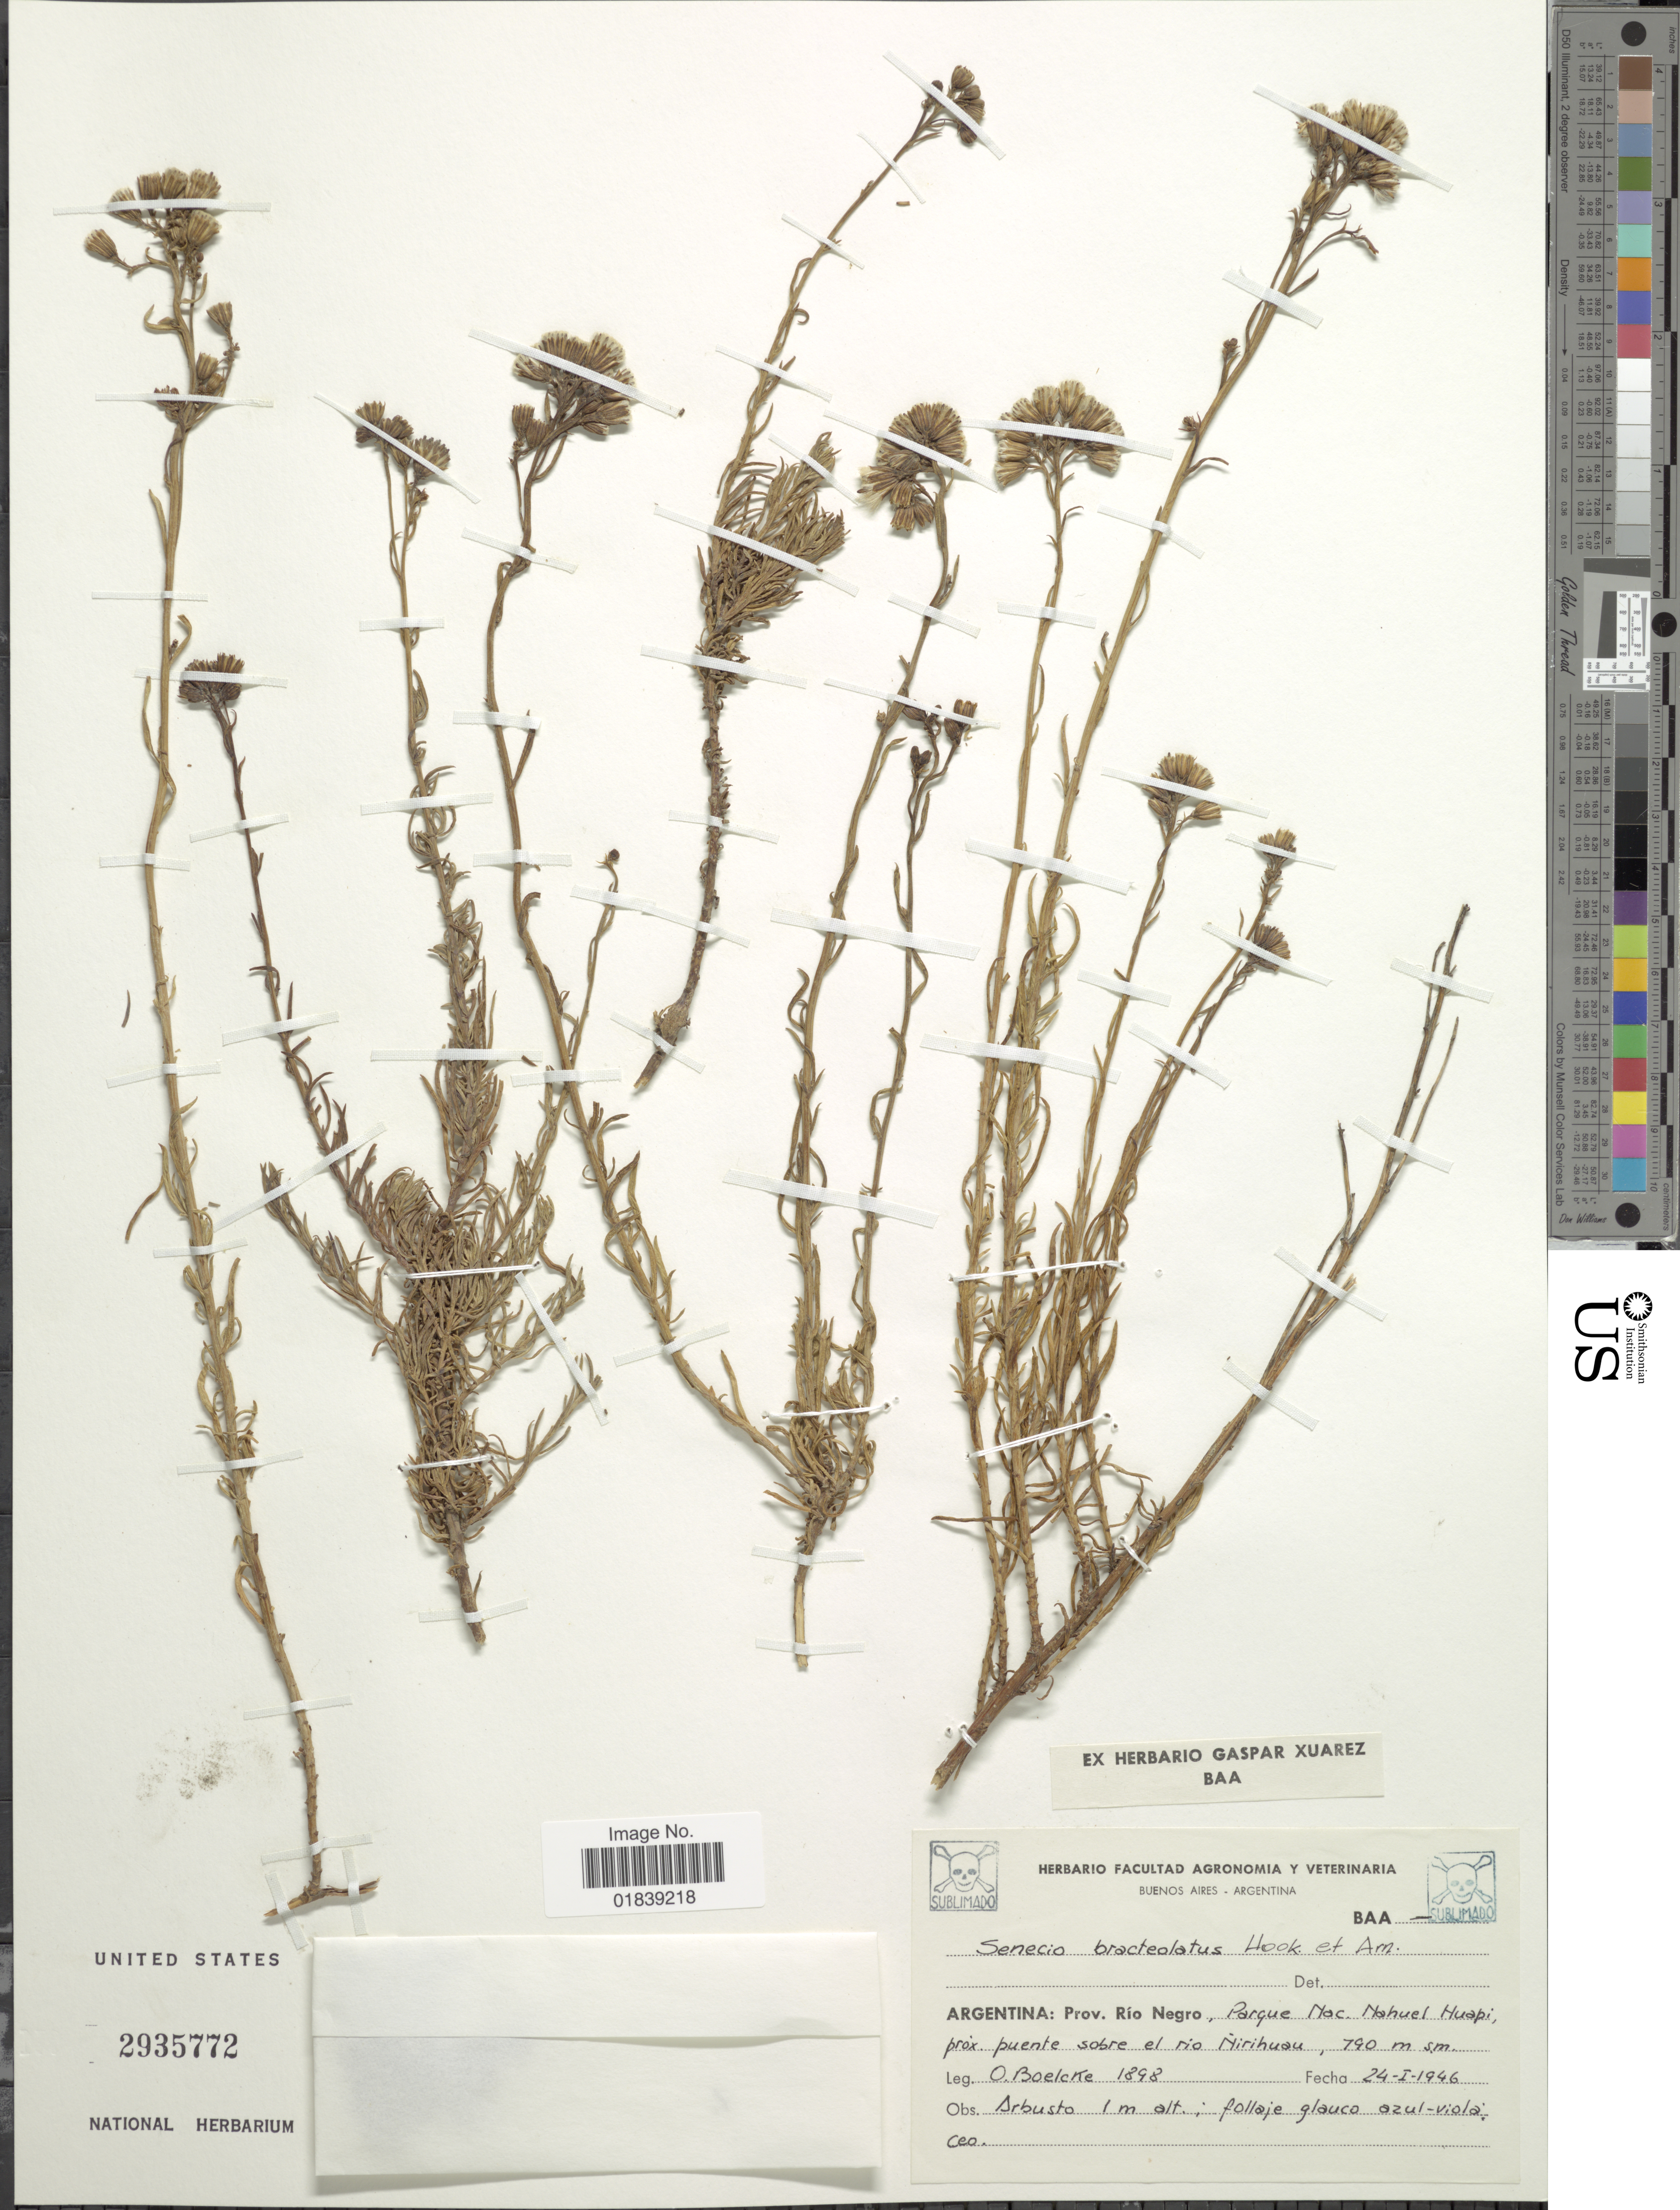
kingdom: Plantae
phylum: Tracheophyta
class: Magnoliopsida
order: Asterales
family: Asteraceae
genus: Senecio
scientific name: Senecio bracteolatus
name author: Hook. & Arn.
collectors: O. Boelcke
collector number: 1898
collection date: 1946-02-24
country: Argentina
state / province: Rio Negro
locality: Parque Nac. Nahuel Huapi, prox. puente sobre el rio Nirihuau.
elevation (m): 790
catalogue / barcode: US 2935772